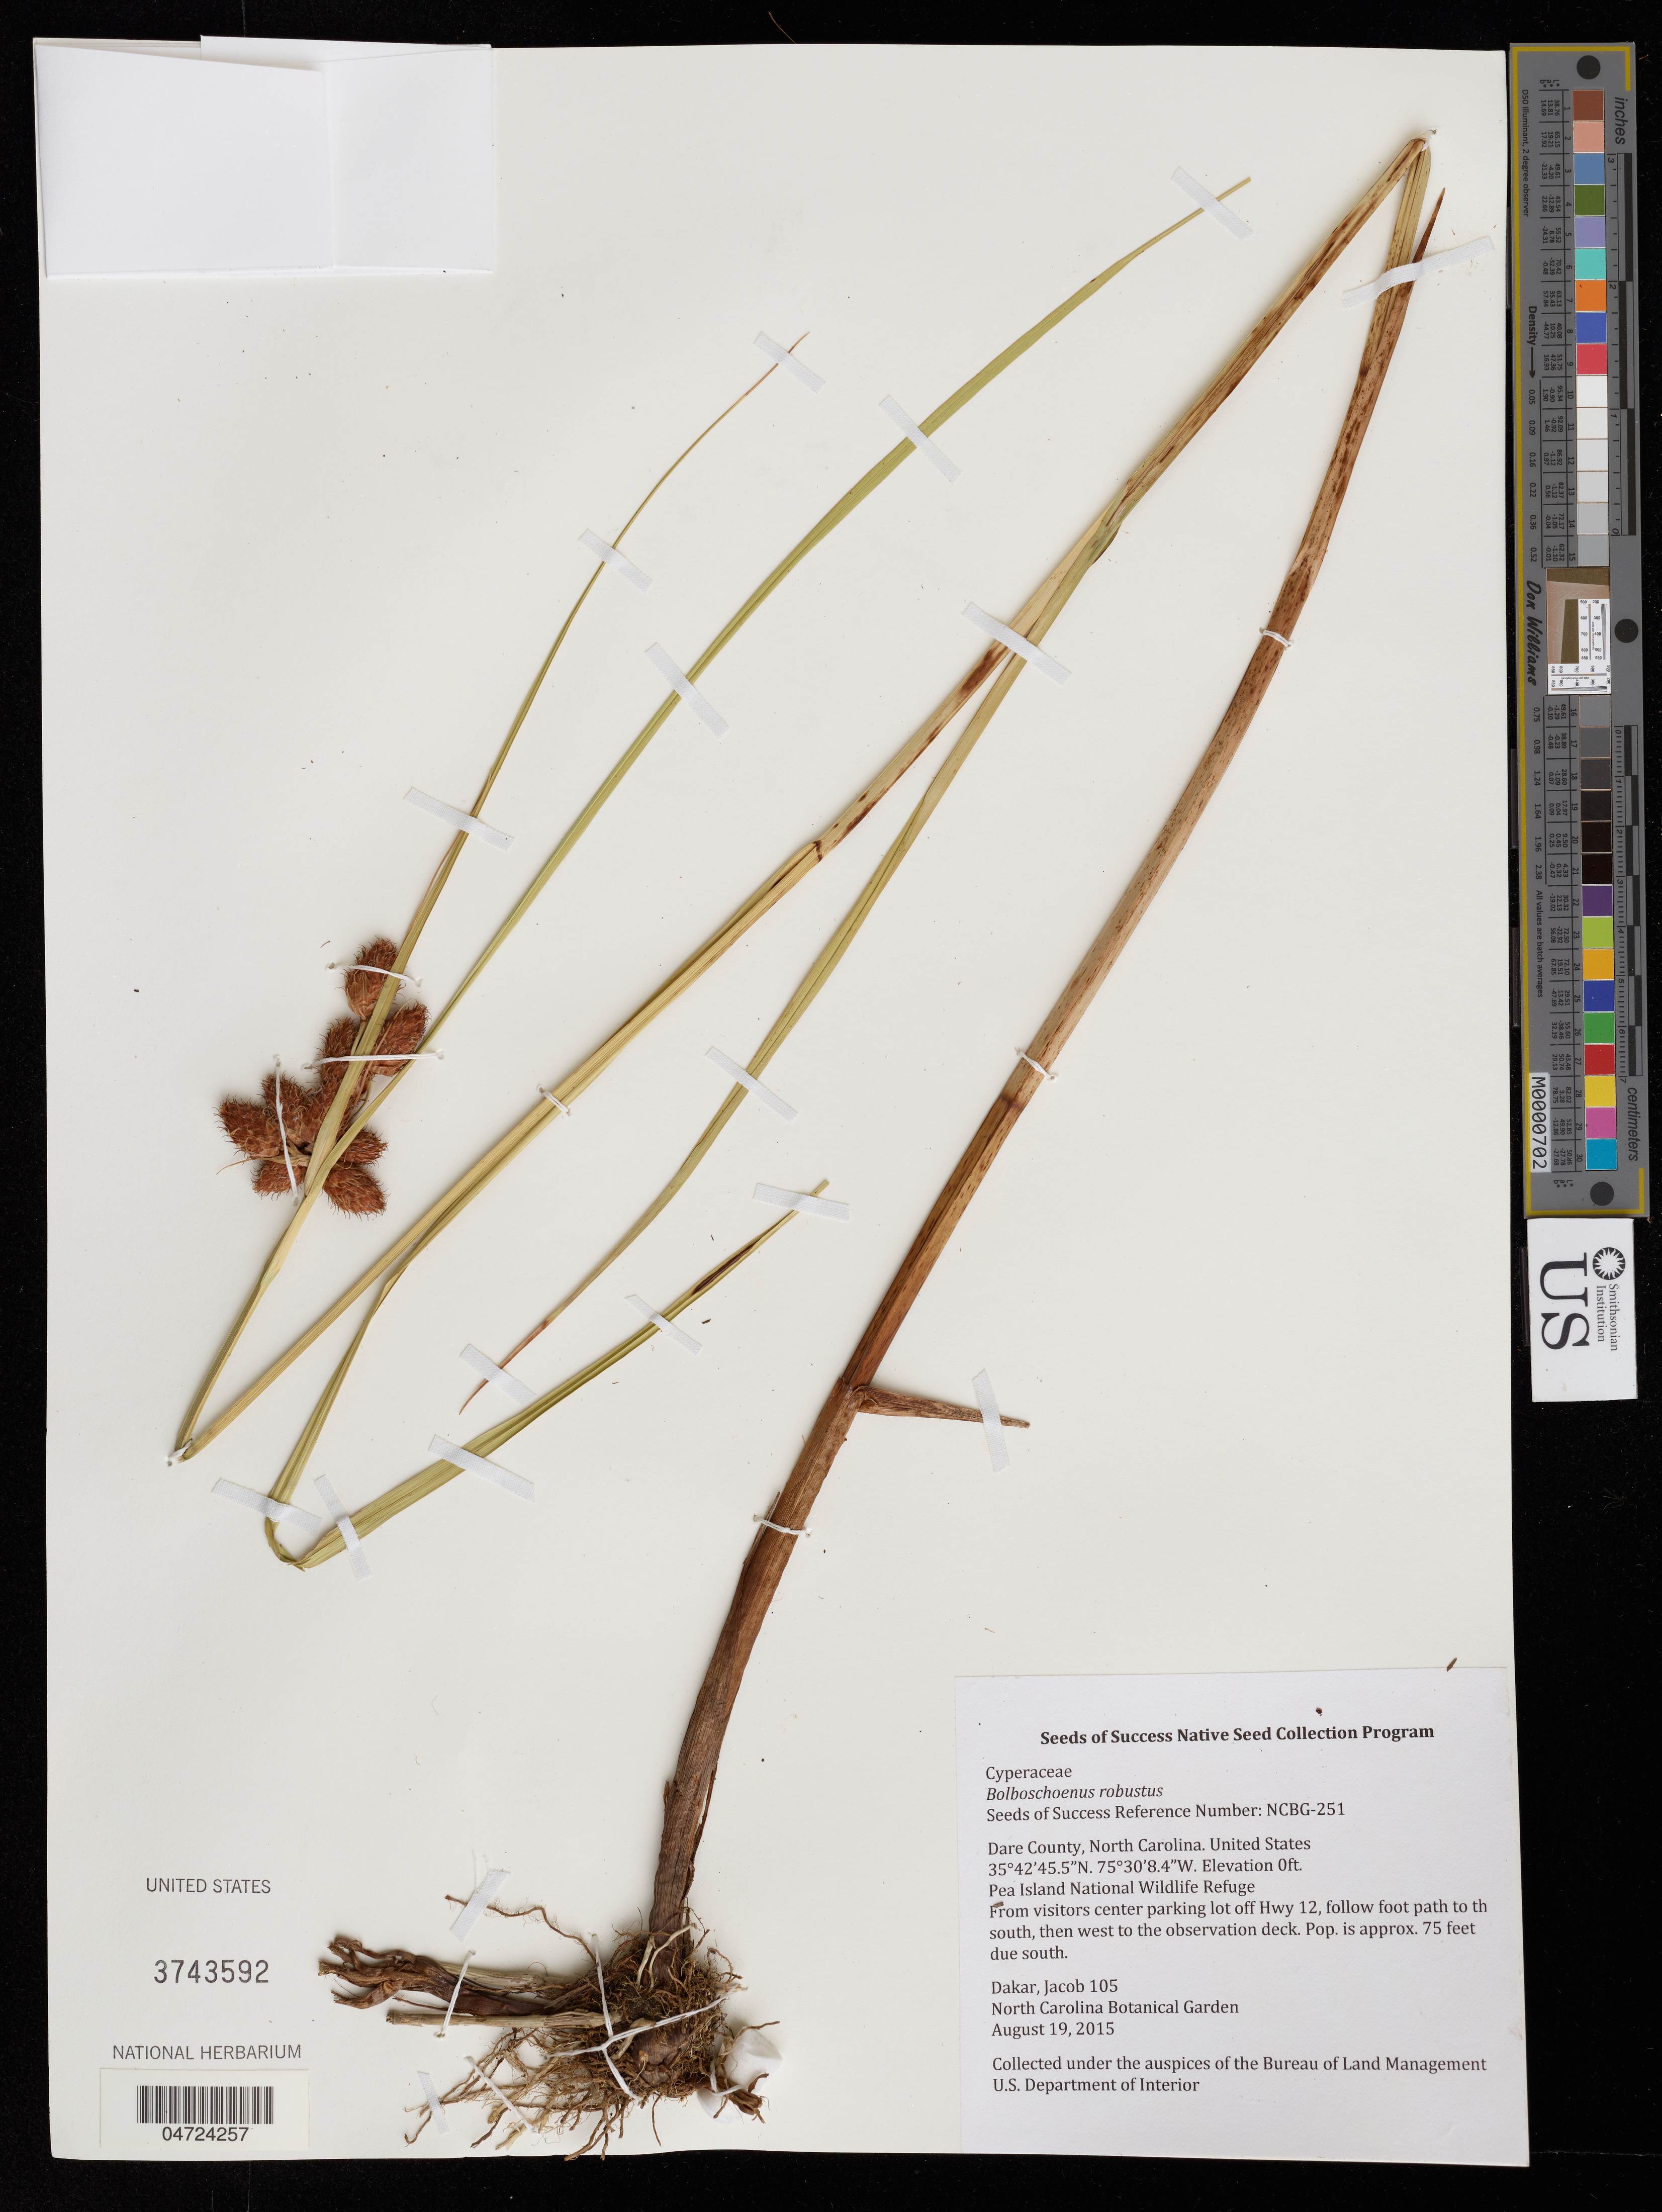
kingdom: Plantae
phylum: Tracheophyta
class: Liliopsida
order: Poales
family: Cyperaceae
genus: Bolboschoenus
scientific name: Bolboschoenus robustus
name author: (Pursh) Soják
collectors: J. Dakar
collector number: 105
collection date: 2015-08-19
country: United States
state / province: North Carolina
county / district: Dare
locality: Dare County. Pea Island National Wildlife Refuge. From visitors center parking lot off Hwy 12, follow foot path to the south, then west to the observation deck. Pop. Is approx. 75 feet due south.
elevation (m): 0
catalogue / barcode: US 3743592